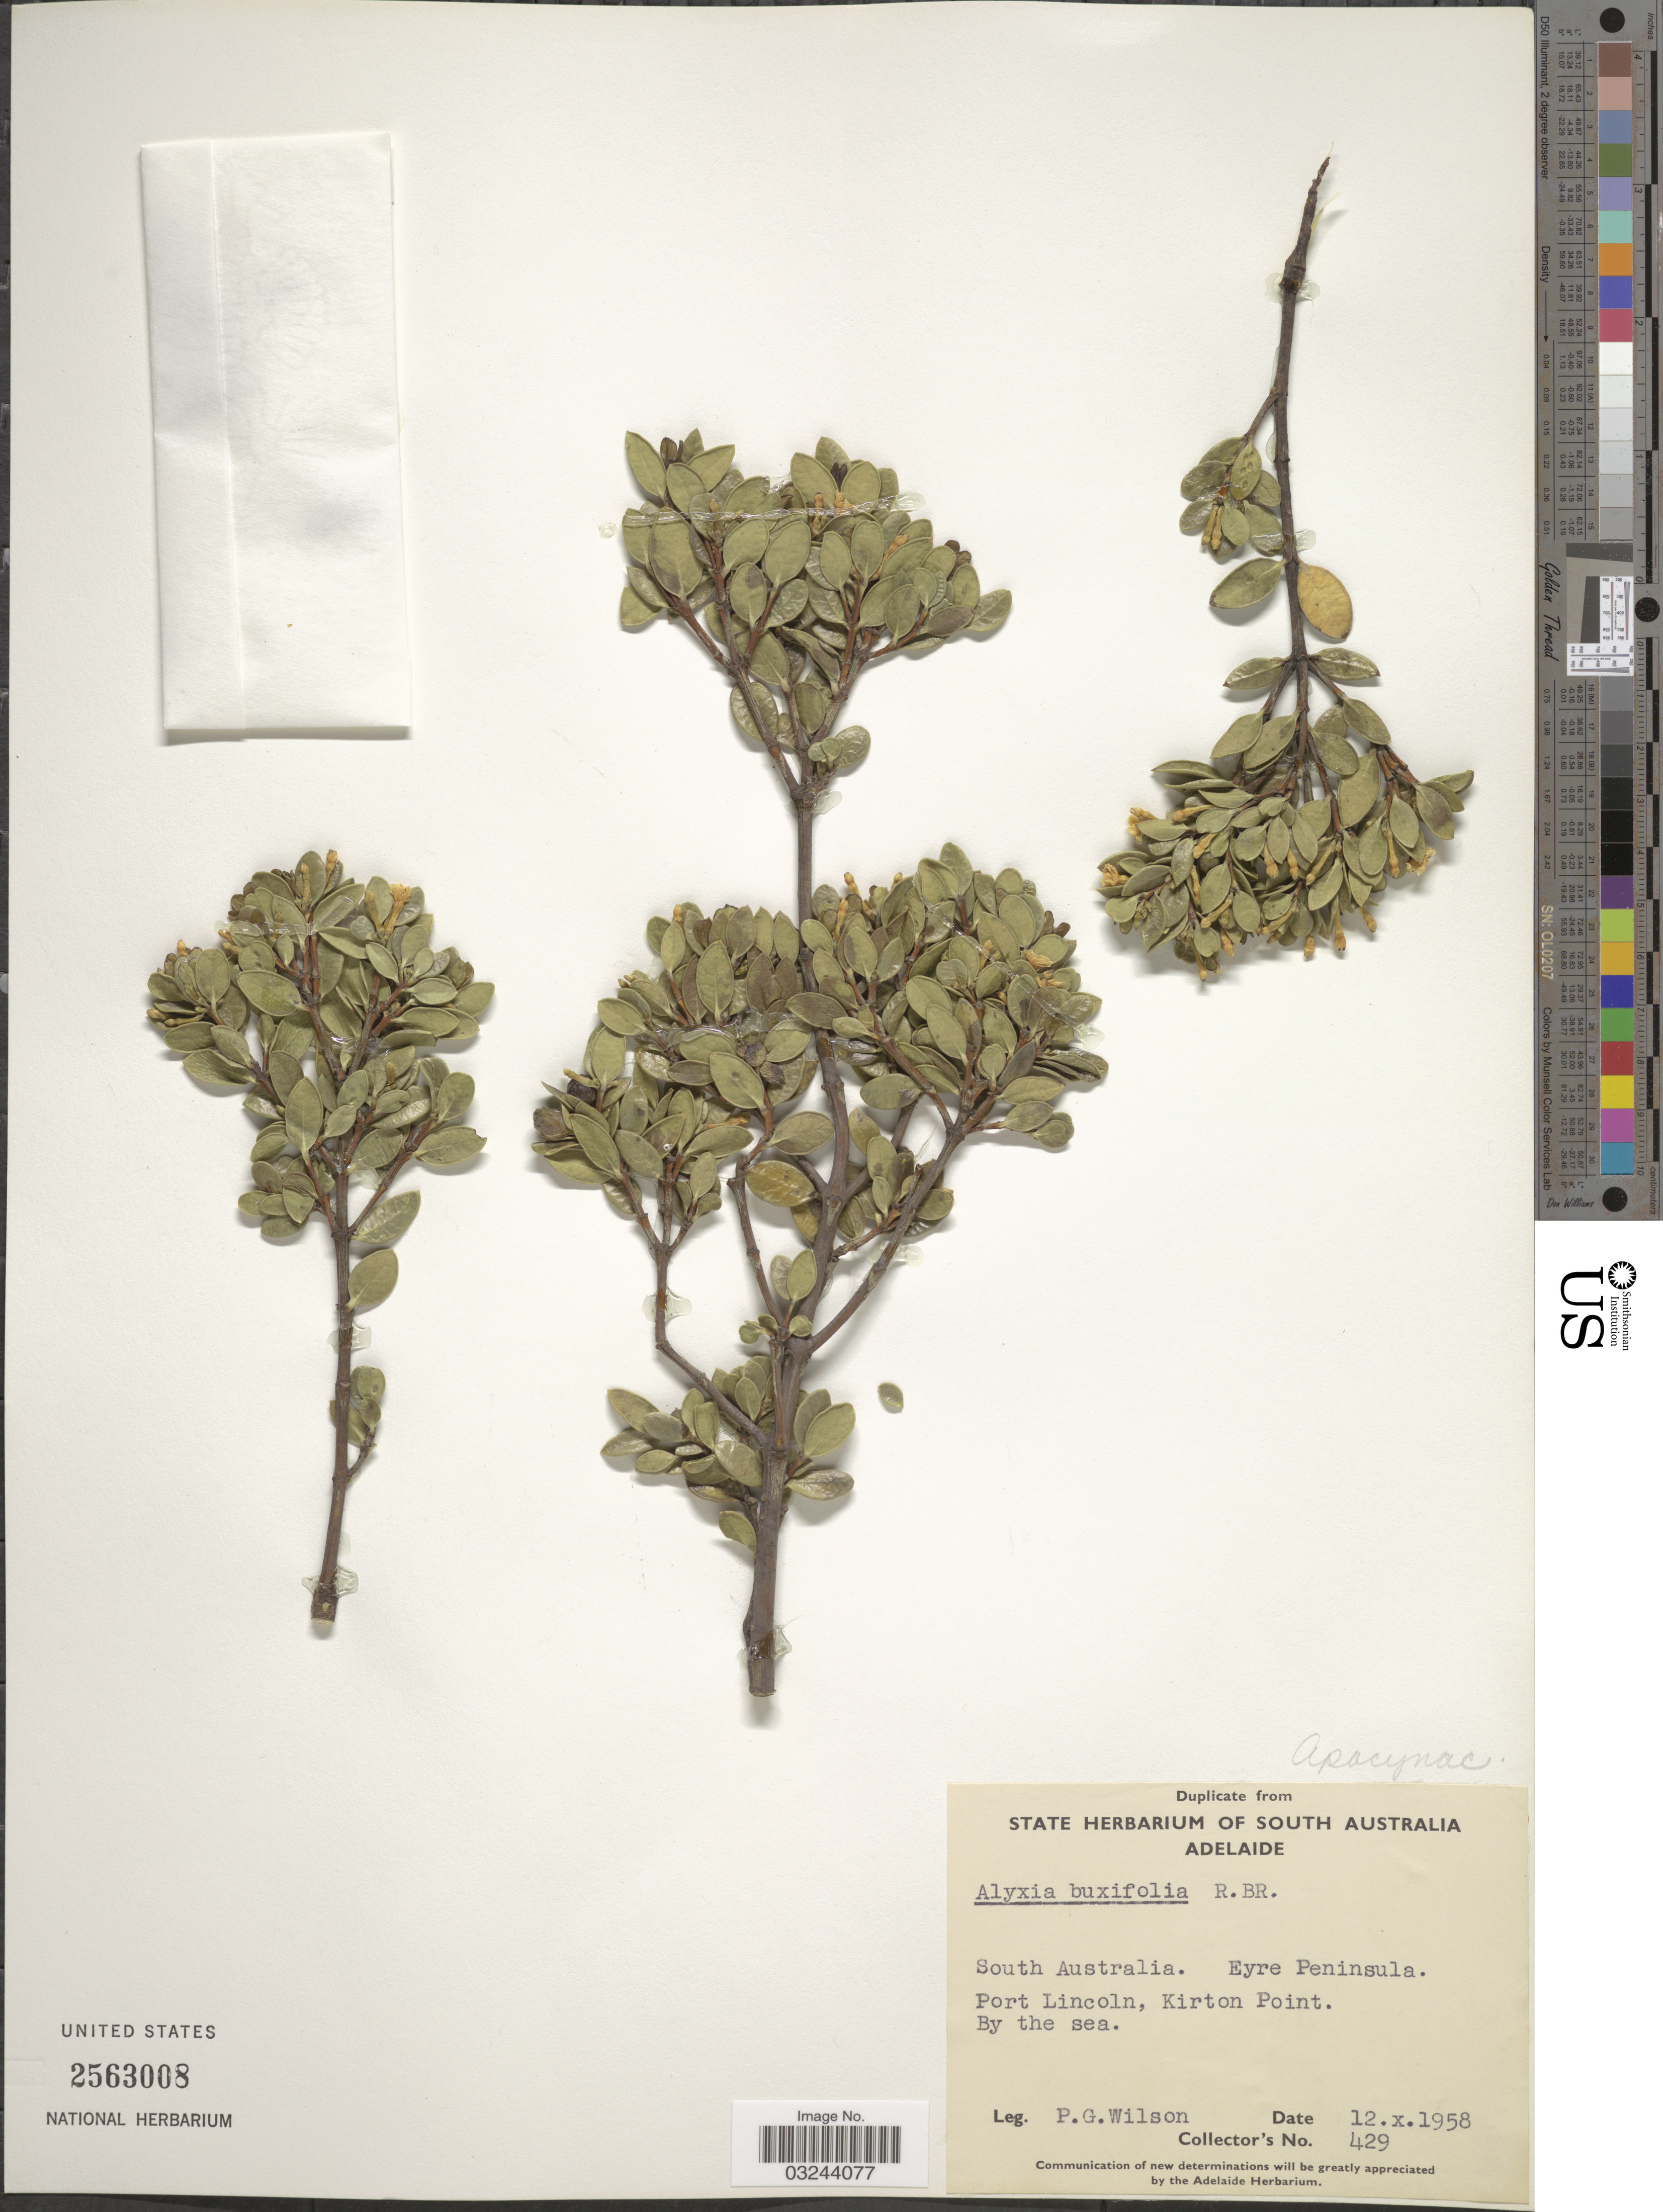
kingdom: Plantae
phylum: Tracheophyta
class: Magnoliopsida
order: Gentianales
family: Apocynaceae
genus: Alyxia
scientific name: Alyxia buxifolia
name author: R. Br.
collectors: P. Wilson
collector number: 429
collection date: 1958-10-12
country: Australia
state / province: South Australia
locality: Eyre Peninsula. Port Lincoln, Kirton Point.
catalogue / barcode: US 2563008